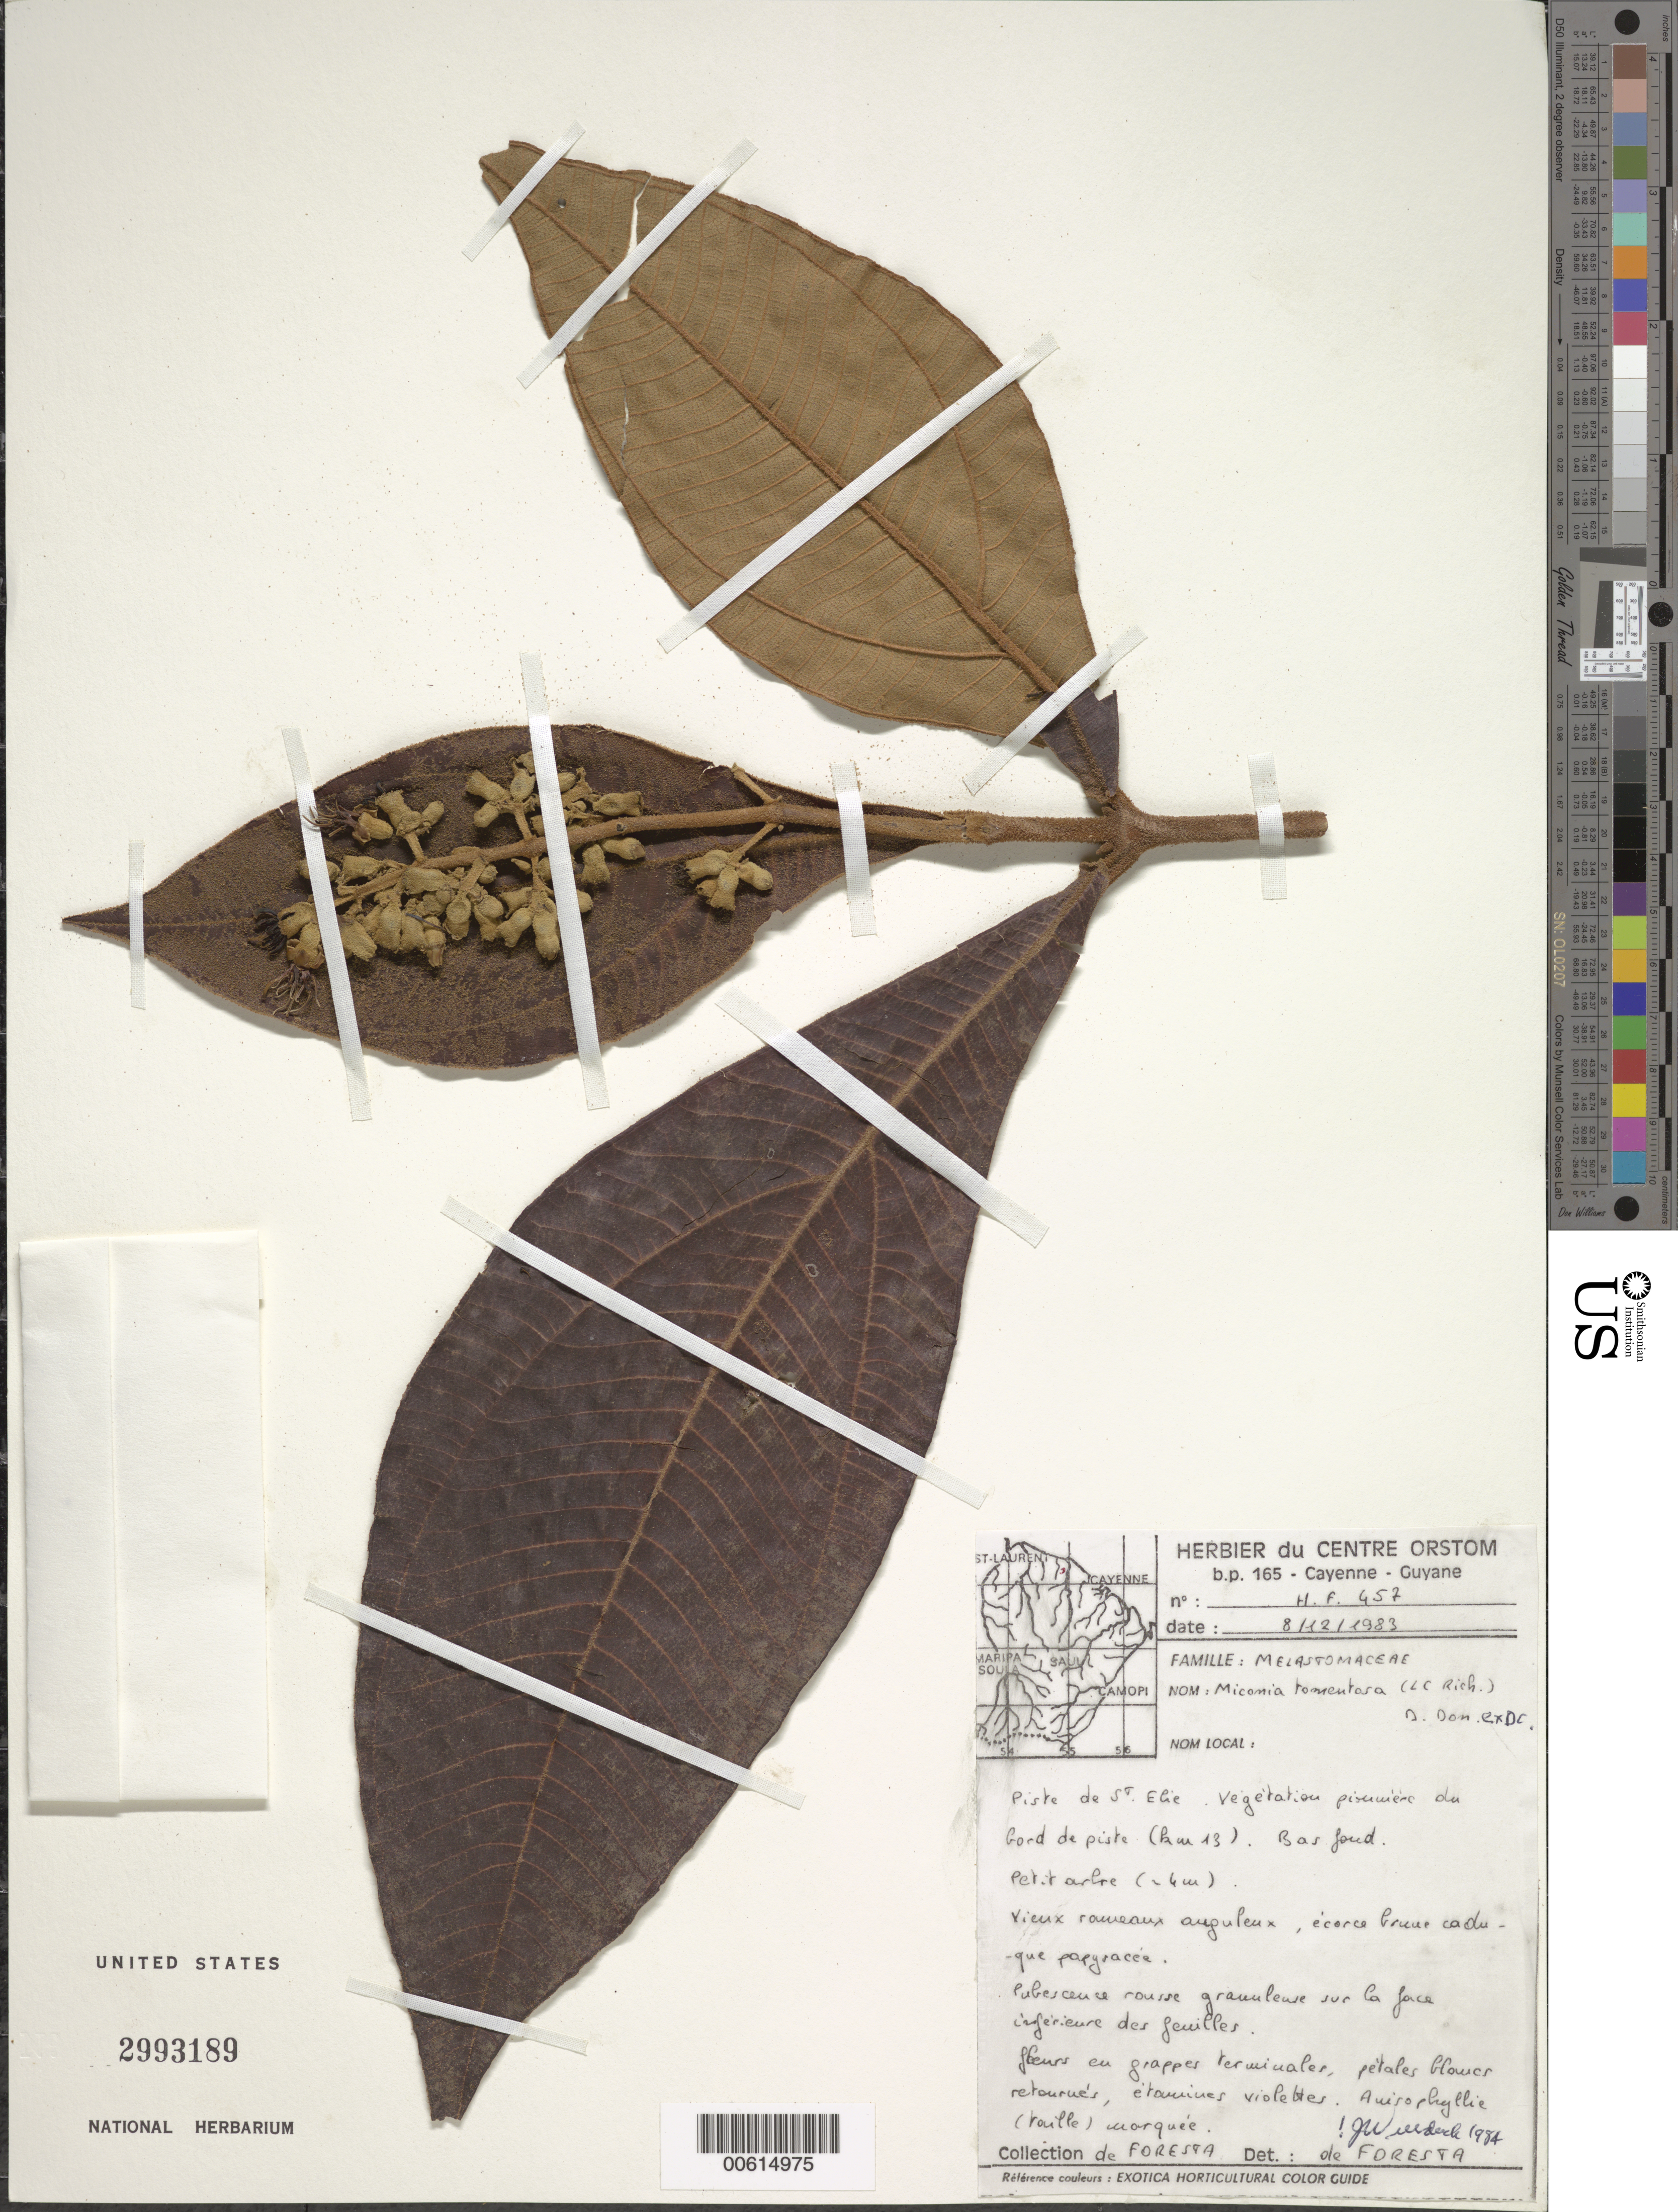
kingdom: Plantae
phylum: Tracheophyta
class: Magnoliopsida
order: Myrtales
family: Melastomataceae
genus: Miconia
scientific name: Miconia tomentosa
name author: (Rich.) D. Don ex DC.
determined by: Wurdack, John J., (US), US (UNITED STATES)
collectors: H. de Foresta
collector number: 957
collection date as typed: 8-Dec-83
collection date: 1983-12-08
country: French Guiana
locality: Piste de Saint-Élie, Bassin du Sinnamary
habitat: Bas fond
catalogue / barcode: US 2993189